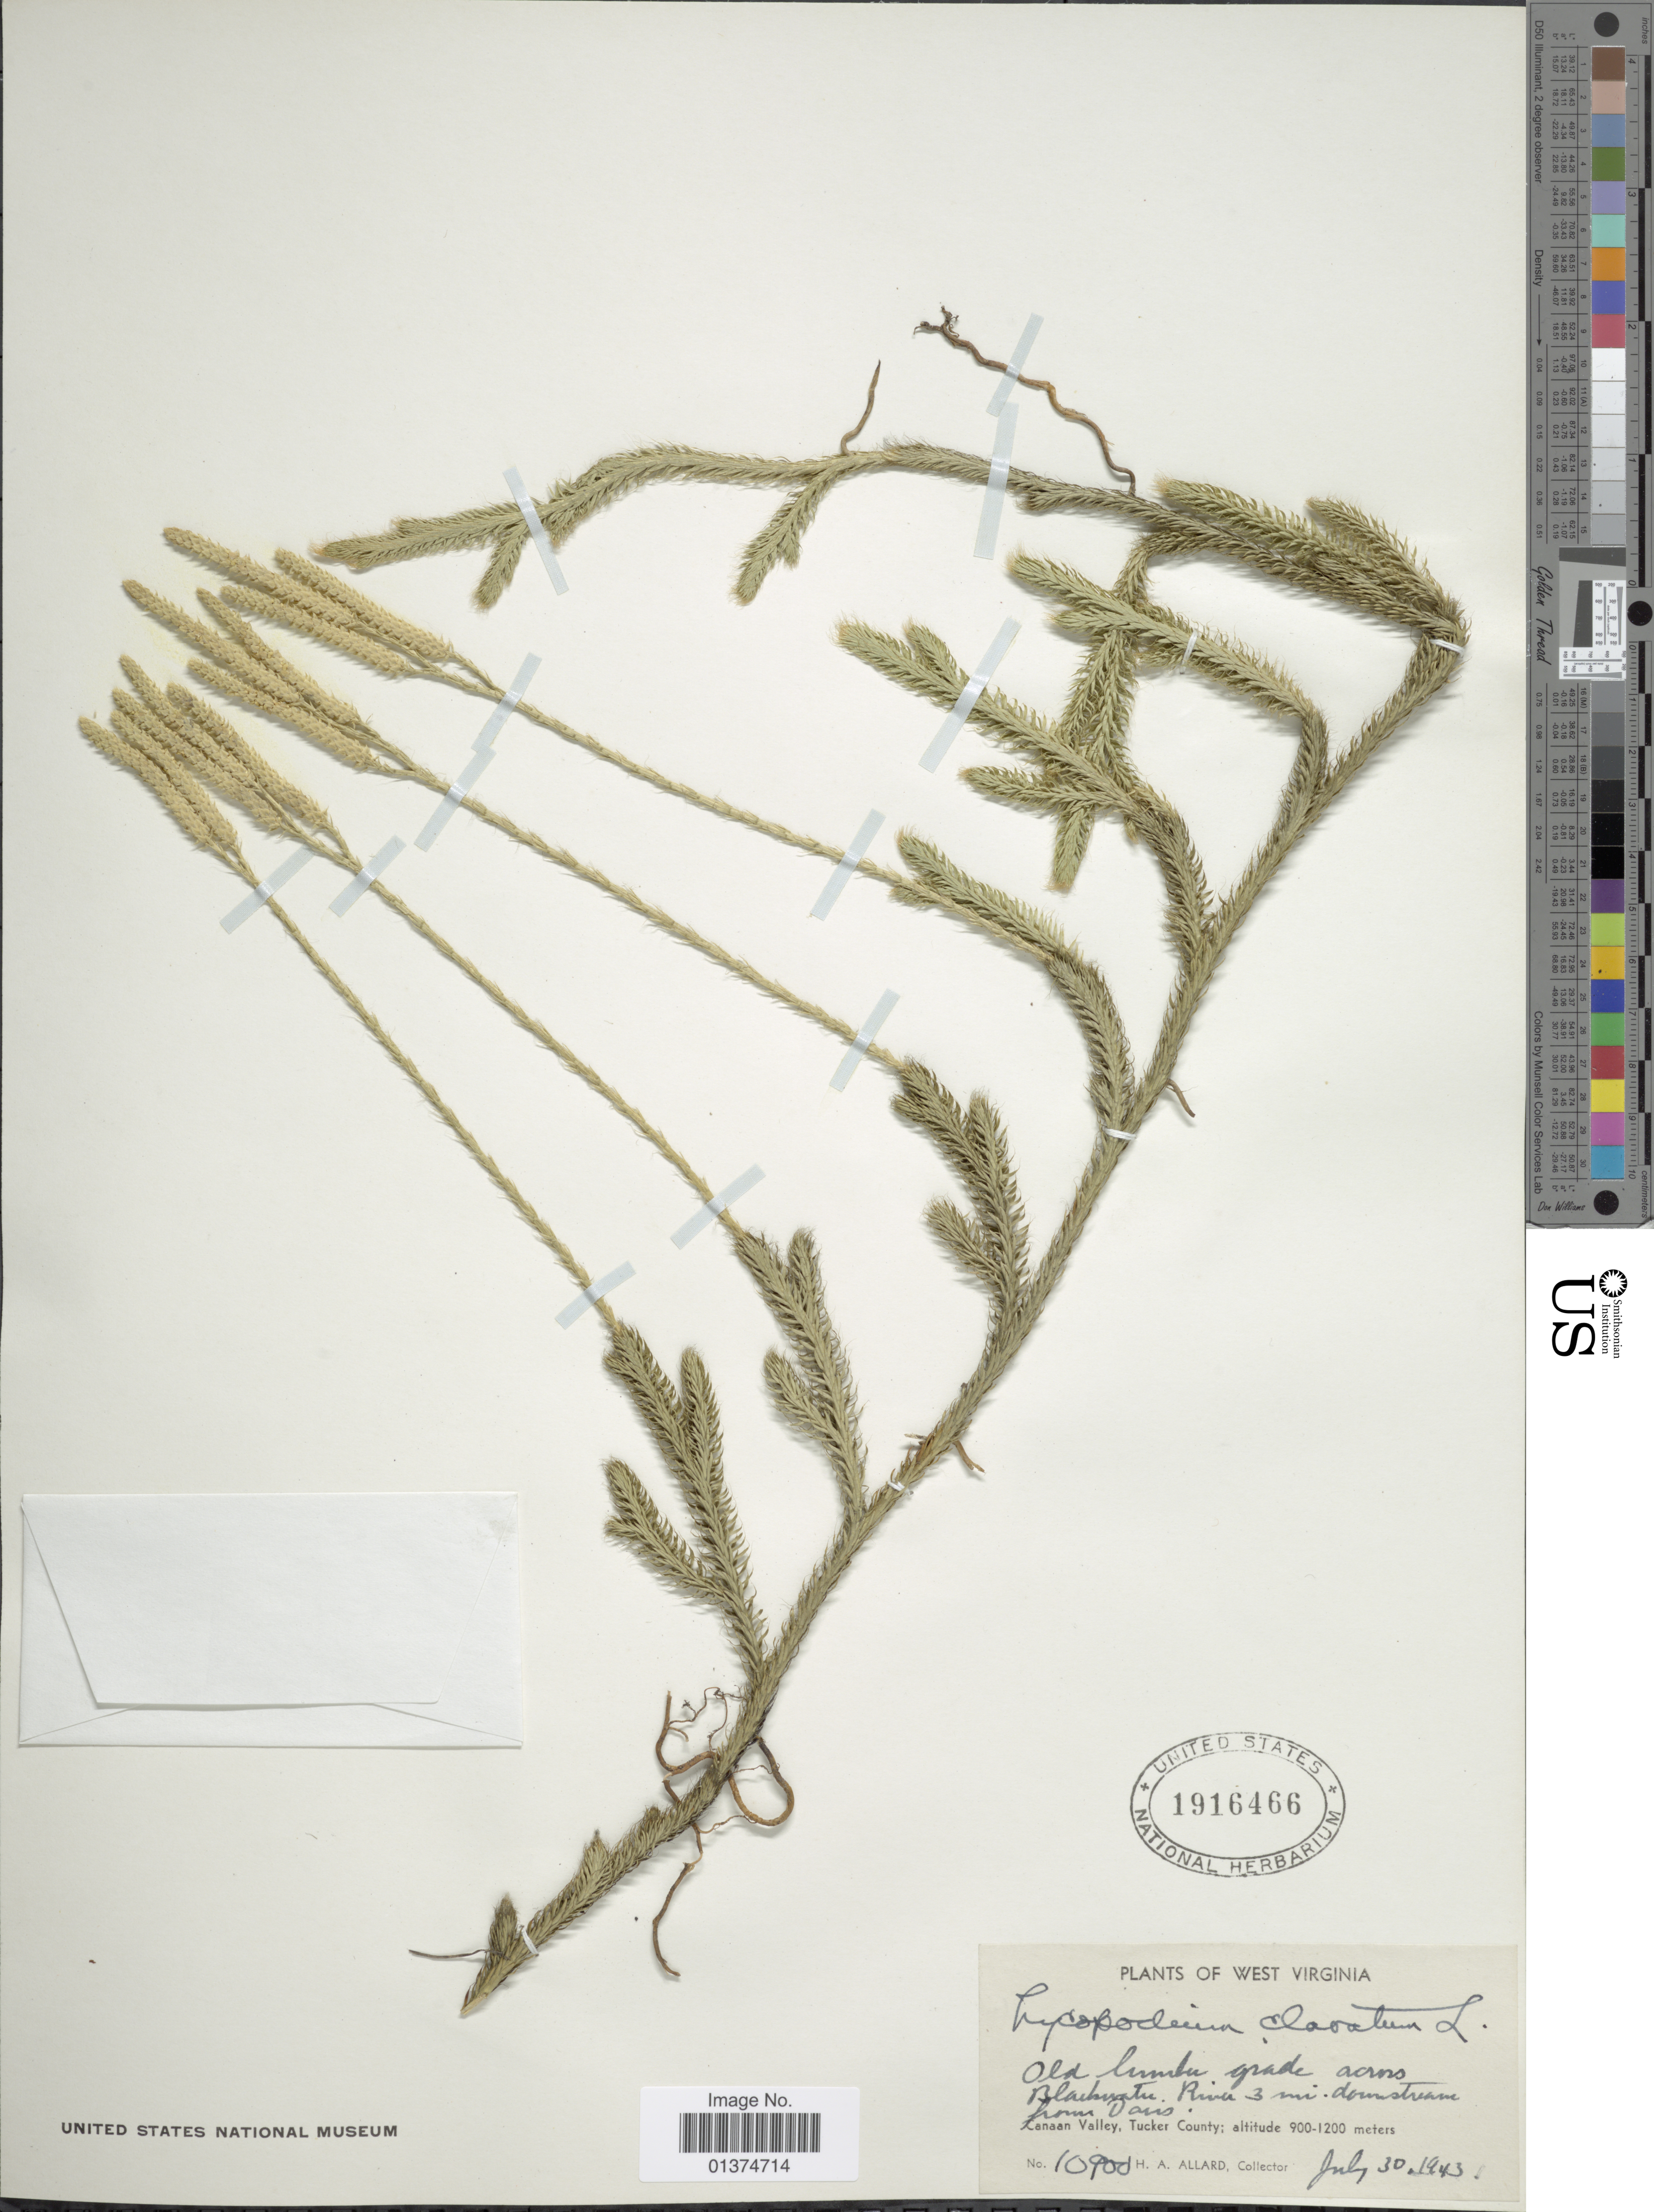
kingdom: Plantae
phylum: Tracheophyta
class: Lycopodiopsida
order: Lycopodiales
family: Lycopodiaceae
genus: Lycopodium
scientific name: Lycopodium clavatum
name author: L.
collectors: H. A. Allard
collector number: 10900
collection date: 1943-07-30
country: United States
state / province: West Virginia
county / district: Tucker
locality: Old lumbu grade across Blackwater River 3 mi. downstream from Davis, Canaan Valley, Tucker County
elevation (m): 900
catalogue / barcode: US 1916466